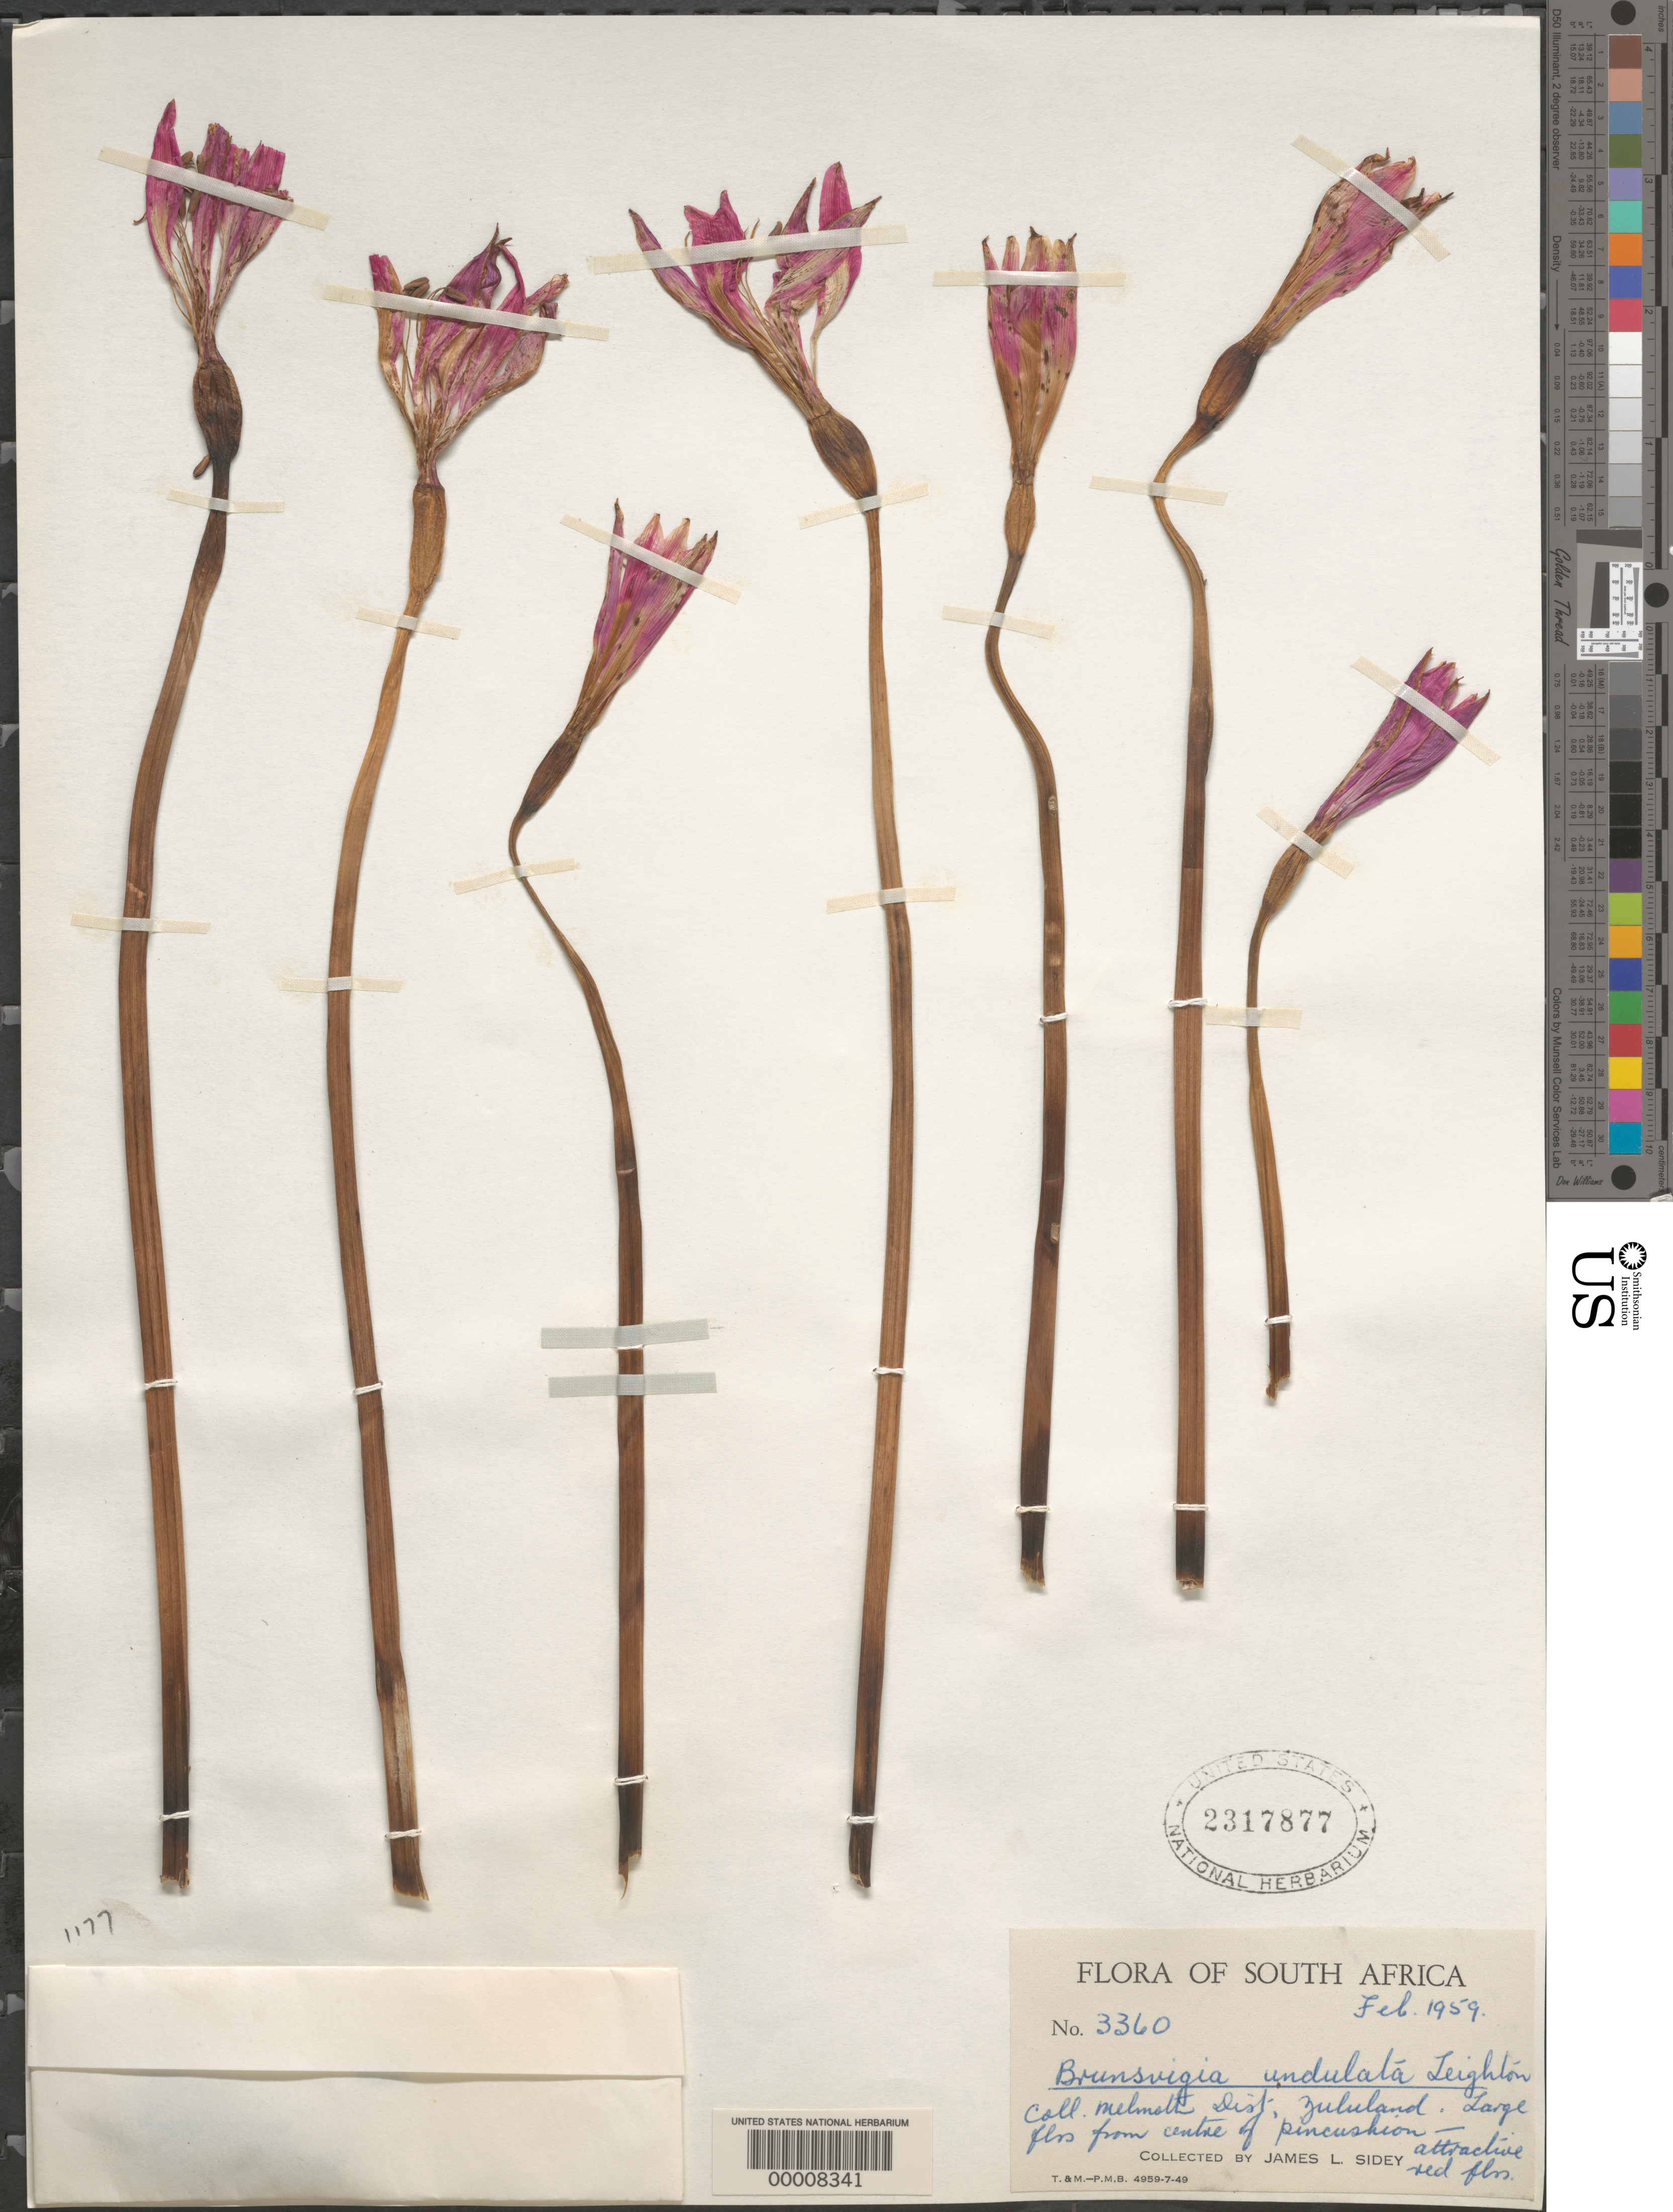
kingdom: Plantae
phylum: Tracheophyta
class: Liliopsida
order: Asparagales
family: Amaryllidaceae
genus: Brunsvigia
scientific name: Brunsvigia undulata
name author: F.M. Leight.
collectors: J. L. Sidey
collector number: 3360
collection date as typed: Feb 1959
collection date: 1959-02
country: South Africa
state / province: KwaZulu-Natal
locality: Zululand. Melmoth Dist.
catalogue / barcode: US 2317877